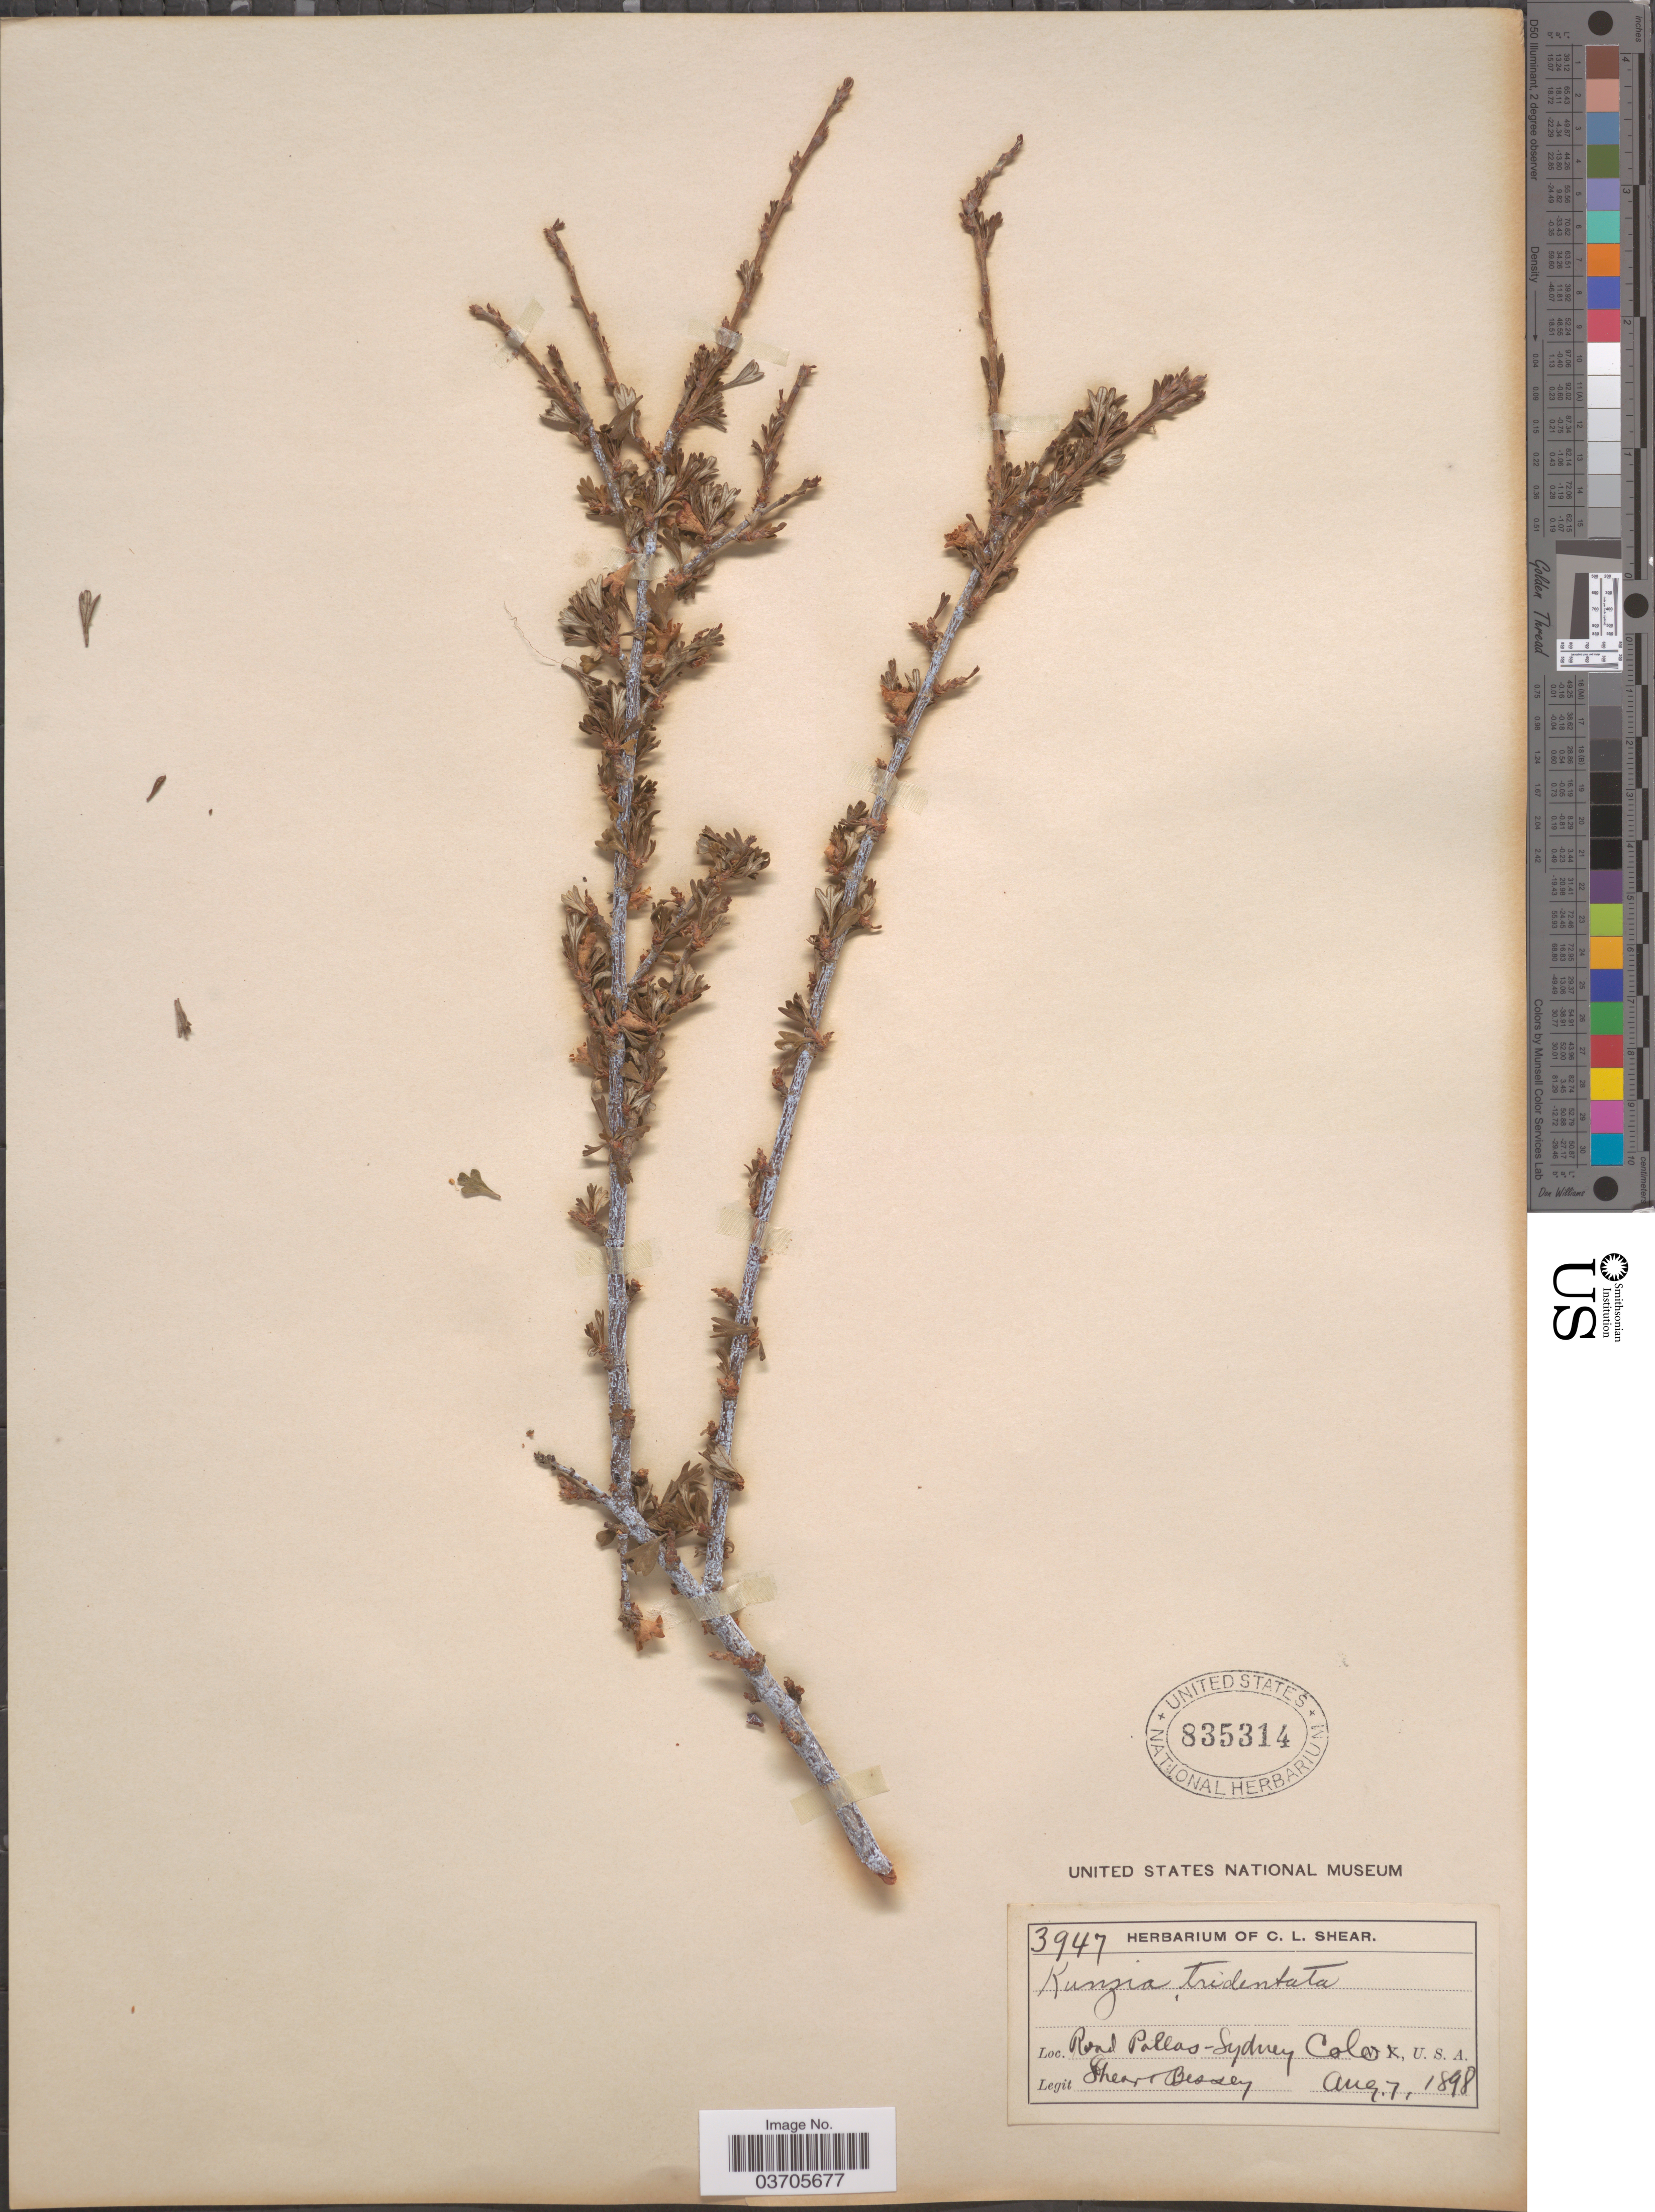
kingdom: Plantae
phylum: Tracheophyta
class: Magnoliopsida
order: Rosales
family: Rosaceae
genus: Purshia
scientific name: Purshia tridentata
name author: (Pursh) DC.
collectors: C. L. Shear & -. Bessey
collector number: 3947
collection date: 1898-08-07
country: United States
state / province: Colorado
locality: Road Pallas - Sydney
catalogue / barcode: US 835314